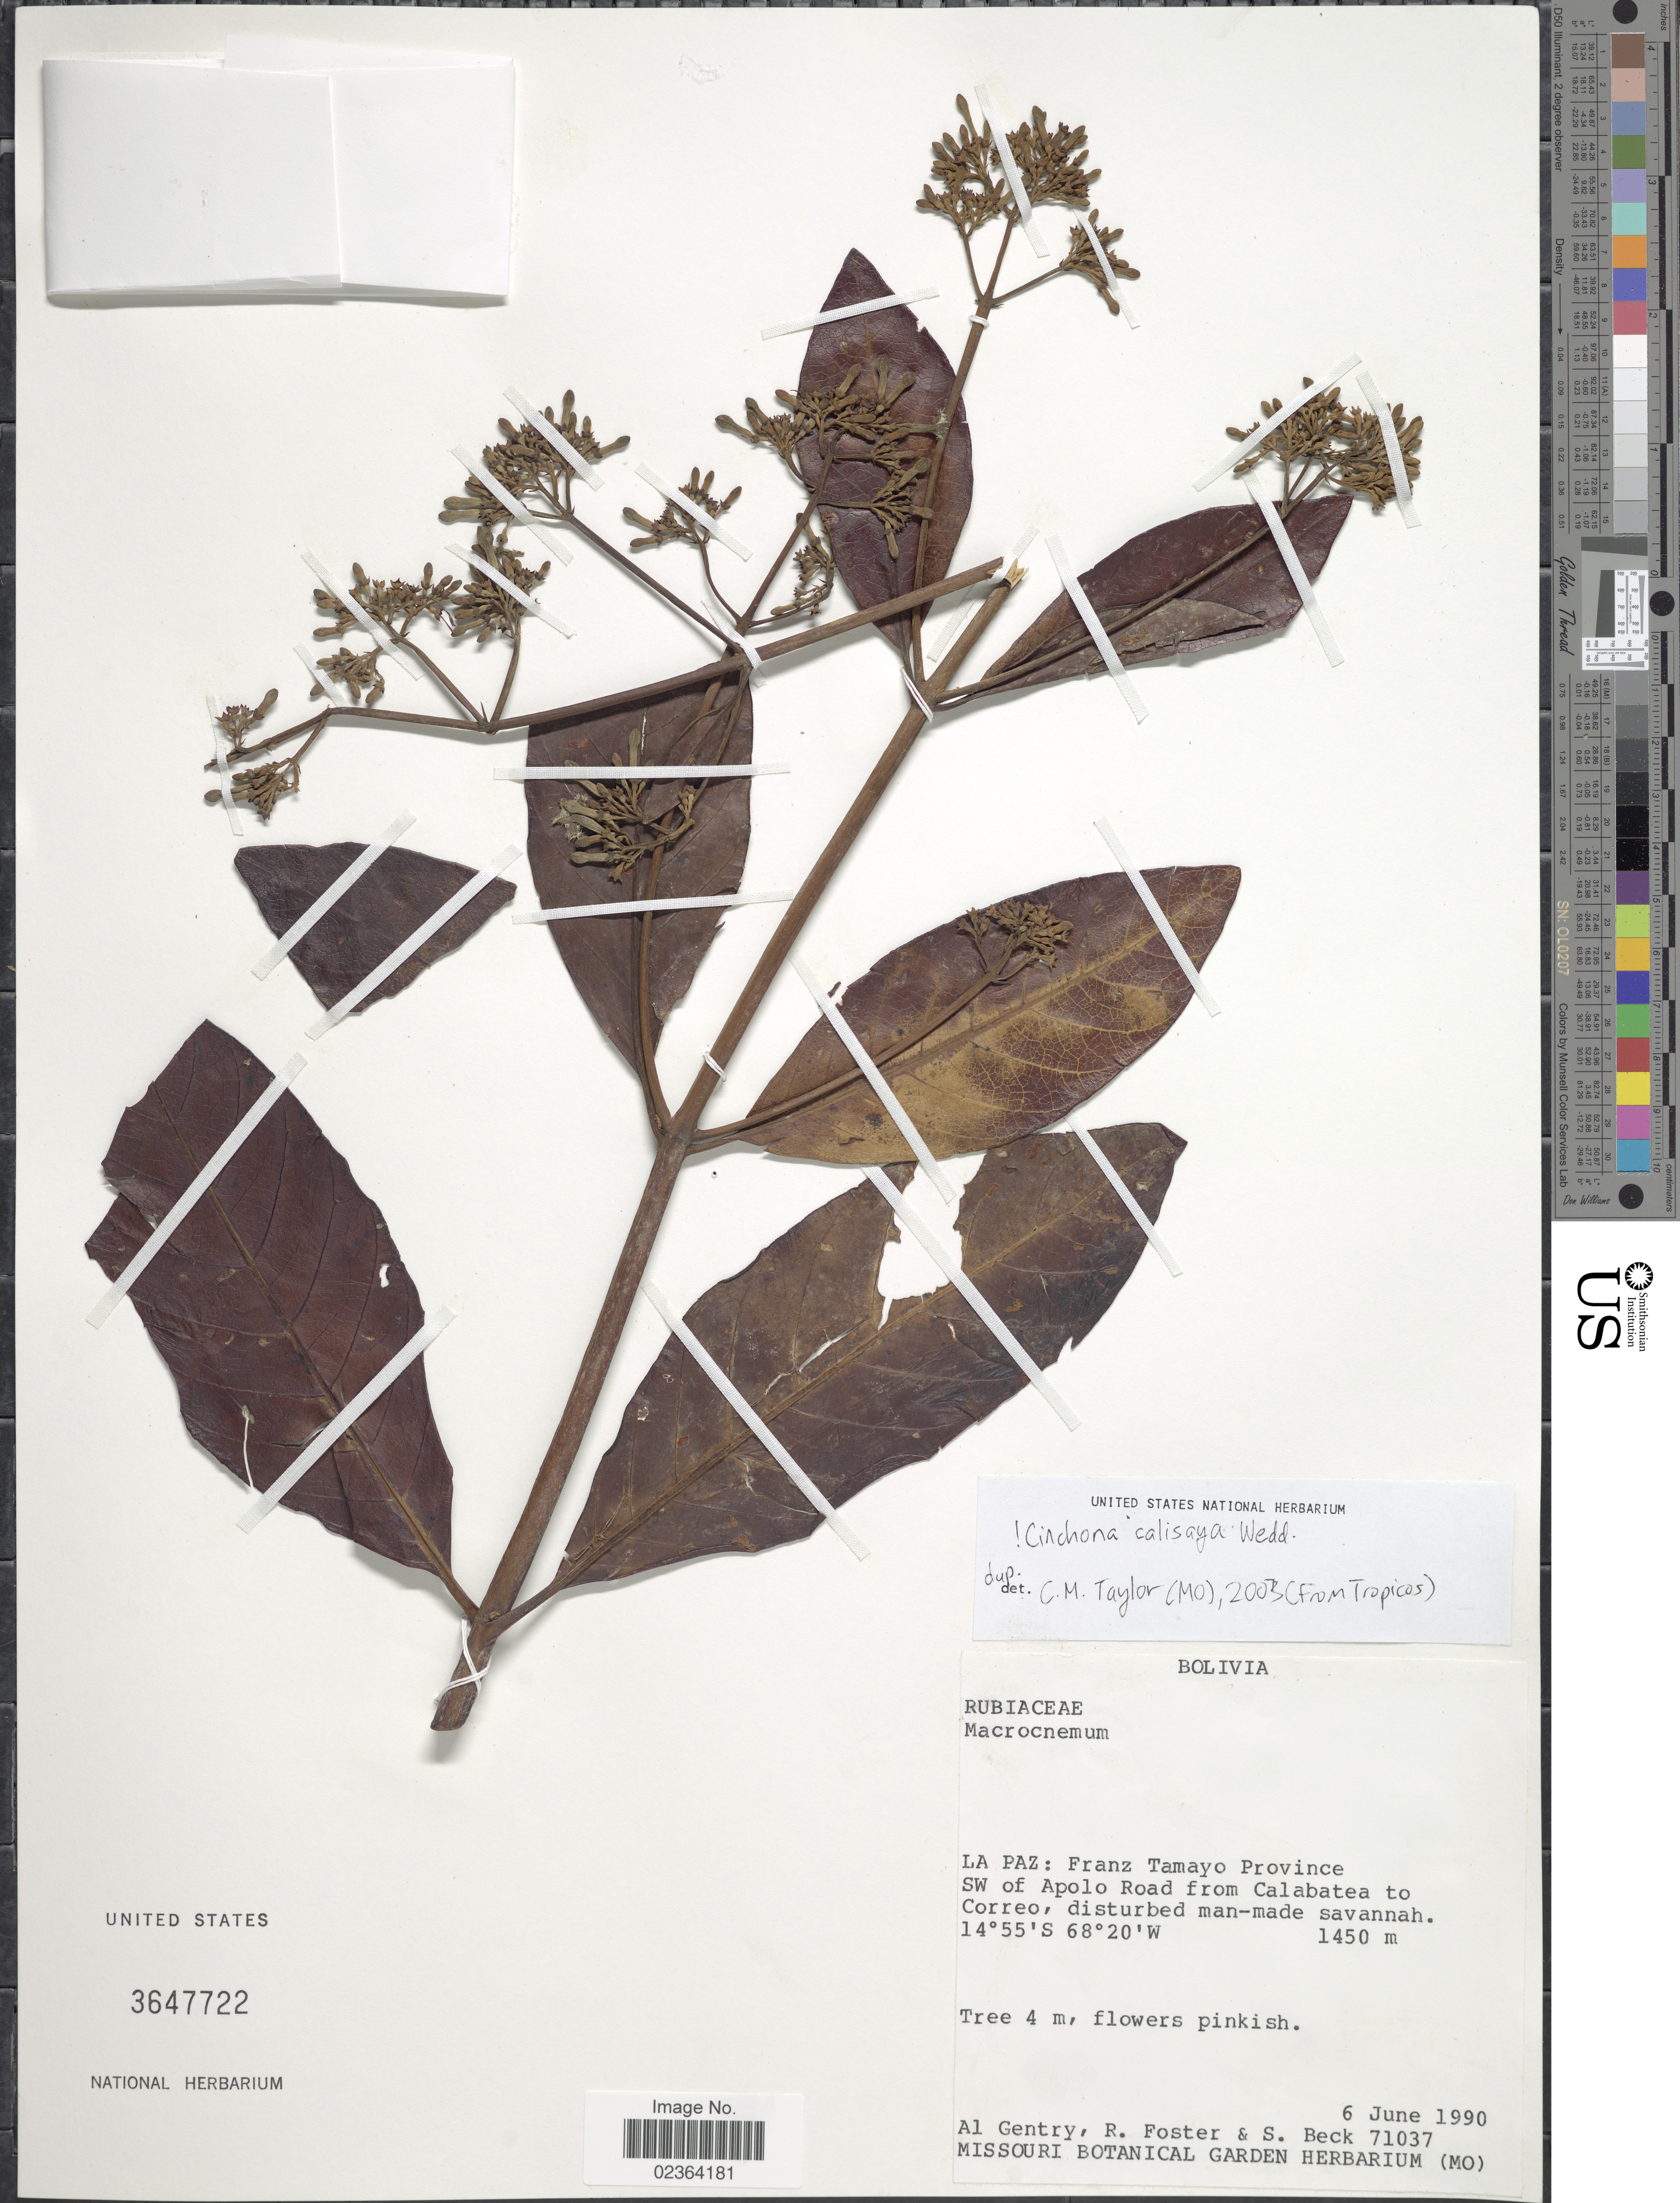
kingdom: Plantae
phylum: Tracheophyta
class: Magnoliopsida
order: Gentianales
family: Rubiaceae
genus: Cinchona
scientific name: Cinchona calisaya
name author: Wedd.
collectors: A. H. Gentry, R. Foster & S. G. Beck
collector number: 71037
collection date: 1990-06-06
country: Bolivia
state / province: La Paz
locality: La Paz: Franz Tamayo Province, SW of Apolo Road from Calabatea to Correo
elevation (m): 1450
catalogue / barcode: US 3647722